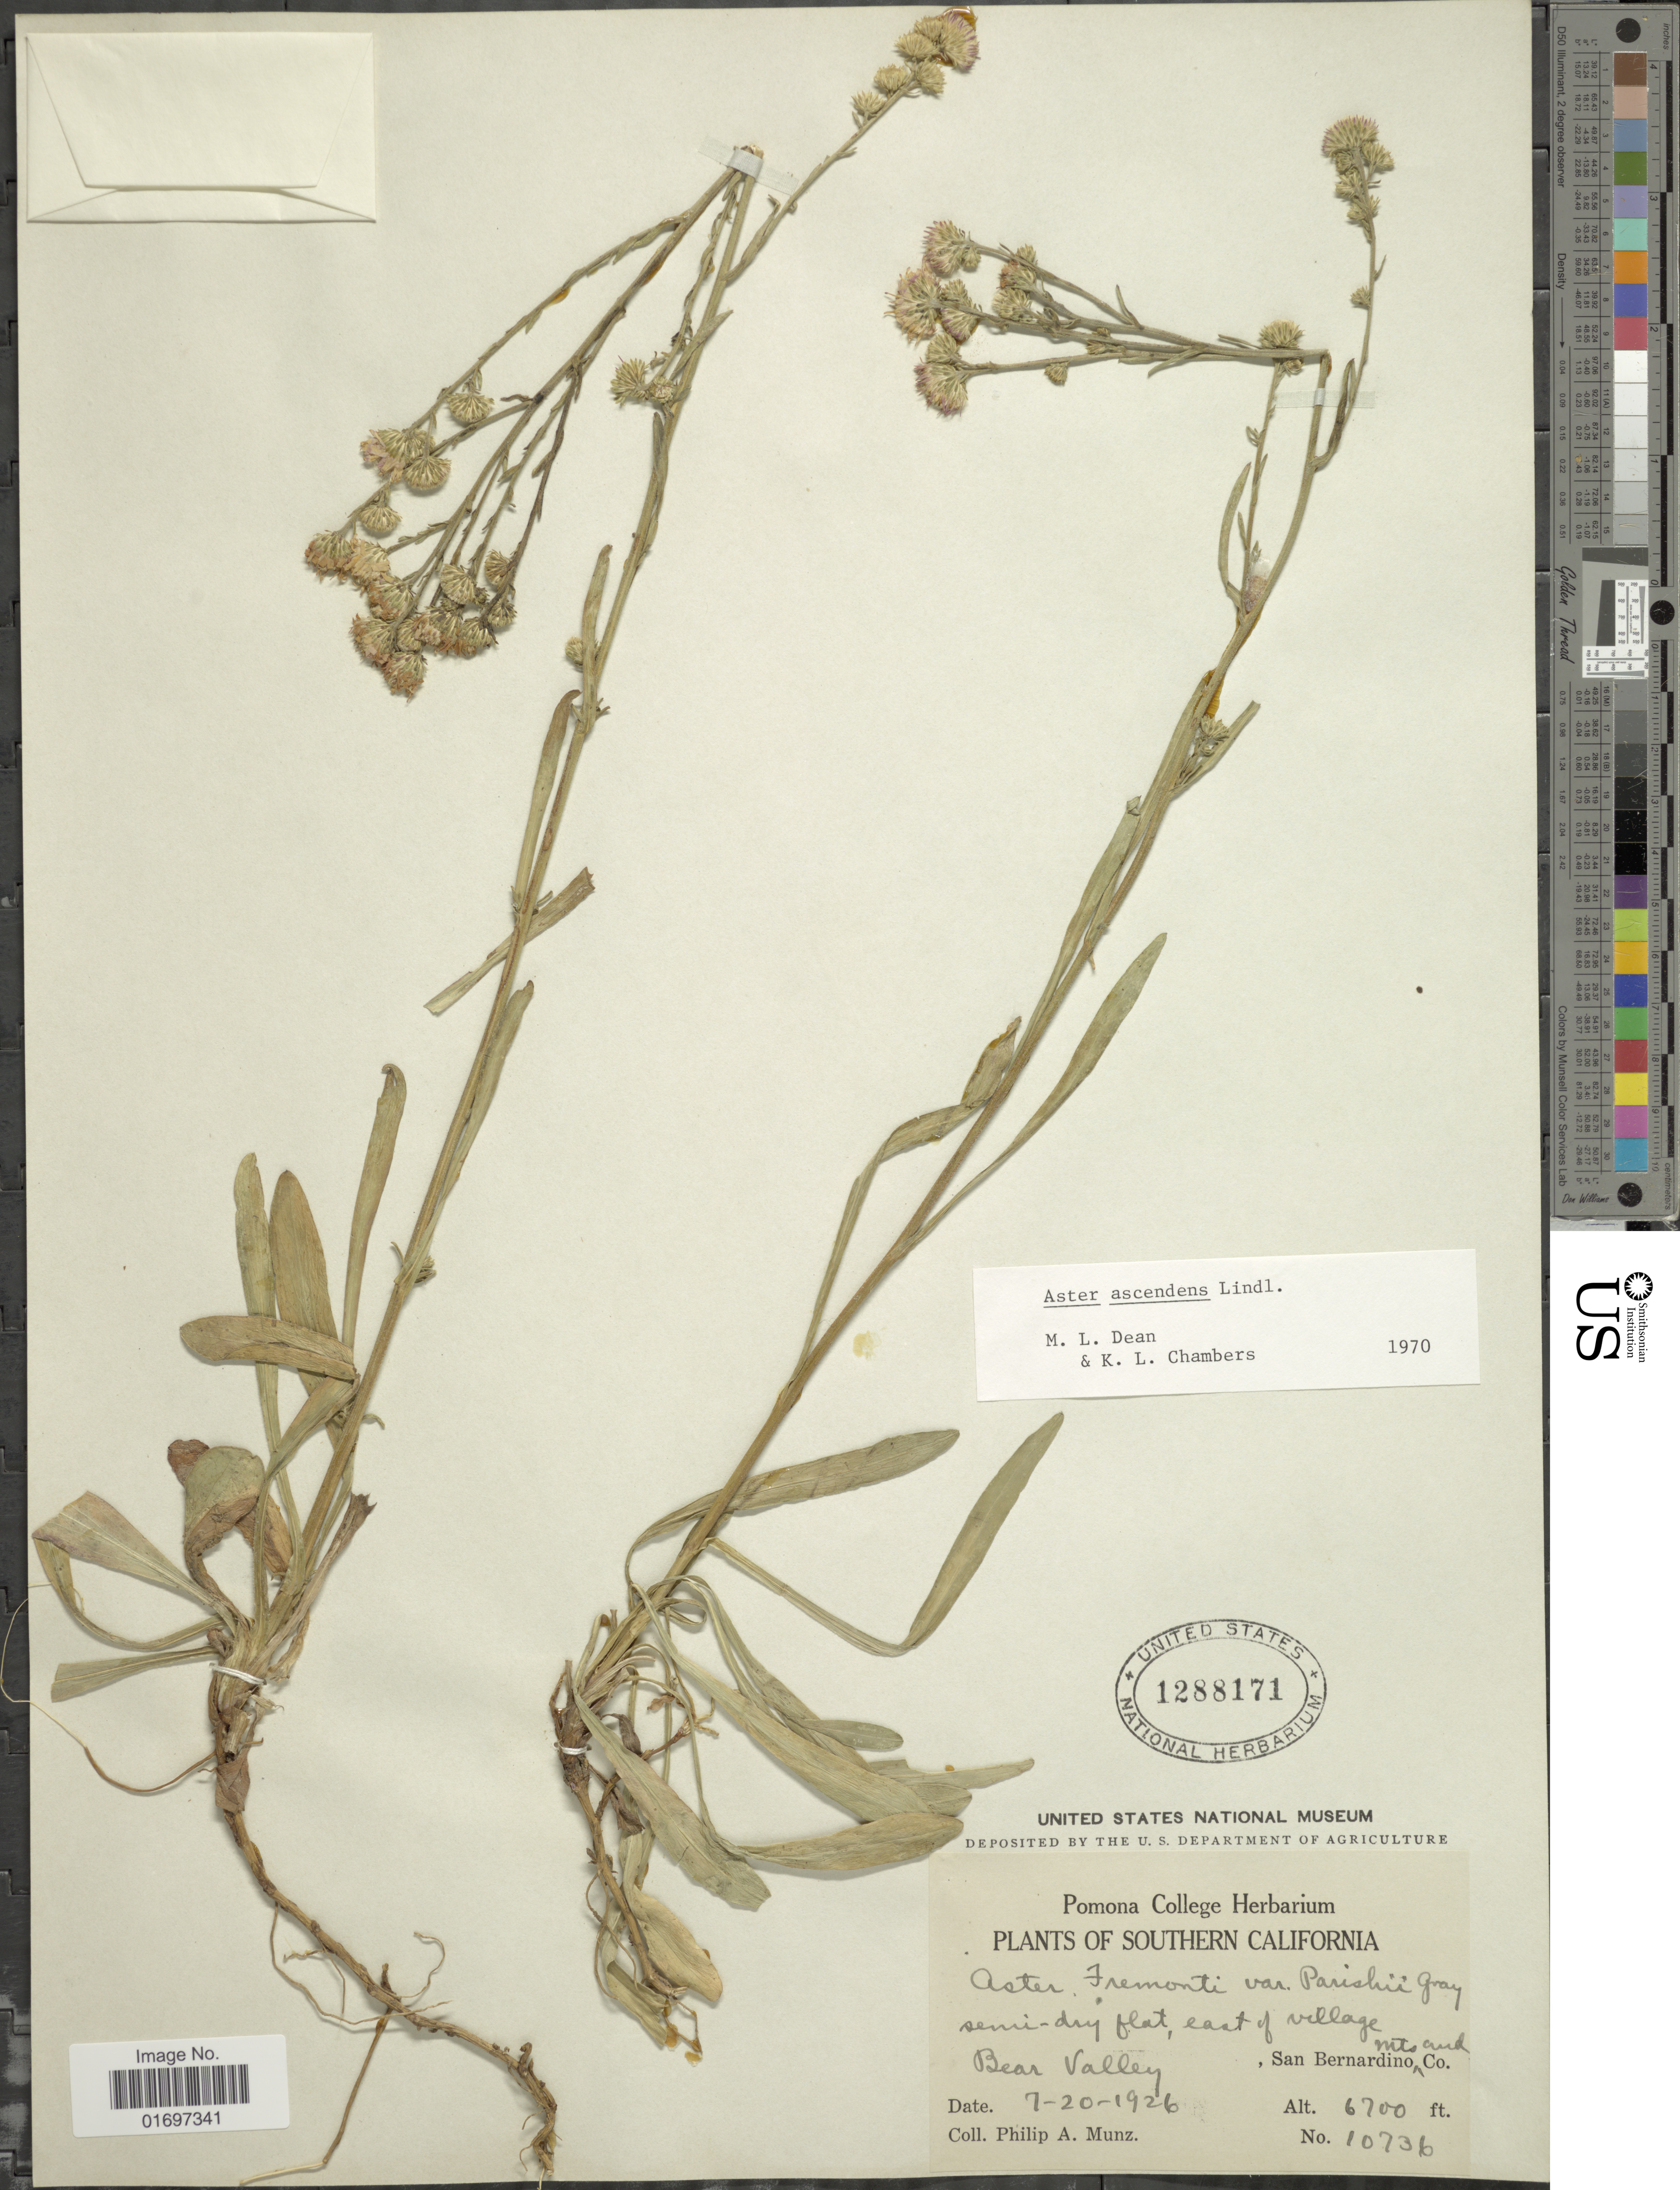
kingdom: Plantae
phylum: Tracheophyta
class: Magnoliopsida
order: Asterales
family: Asteraceae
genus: Symphyotrichum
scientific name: Symphyotrichum ascendens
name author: (Lindl.) G.L. Nesom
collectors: P. A. Munz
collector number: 10736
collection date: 1926-07-20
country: United States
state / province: California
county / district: San Bernardino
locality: Southern California. Bear Valley, San Bernardino Mts. and Co.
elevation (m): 2042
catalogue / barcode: US 1288171